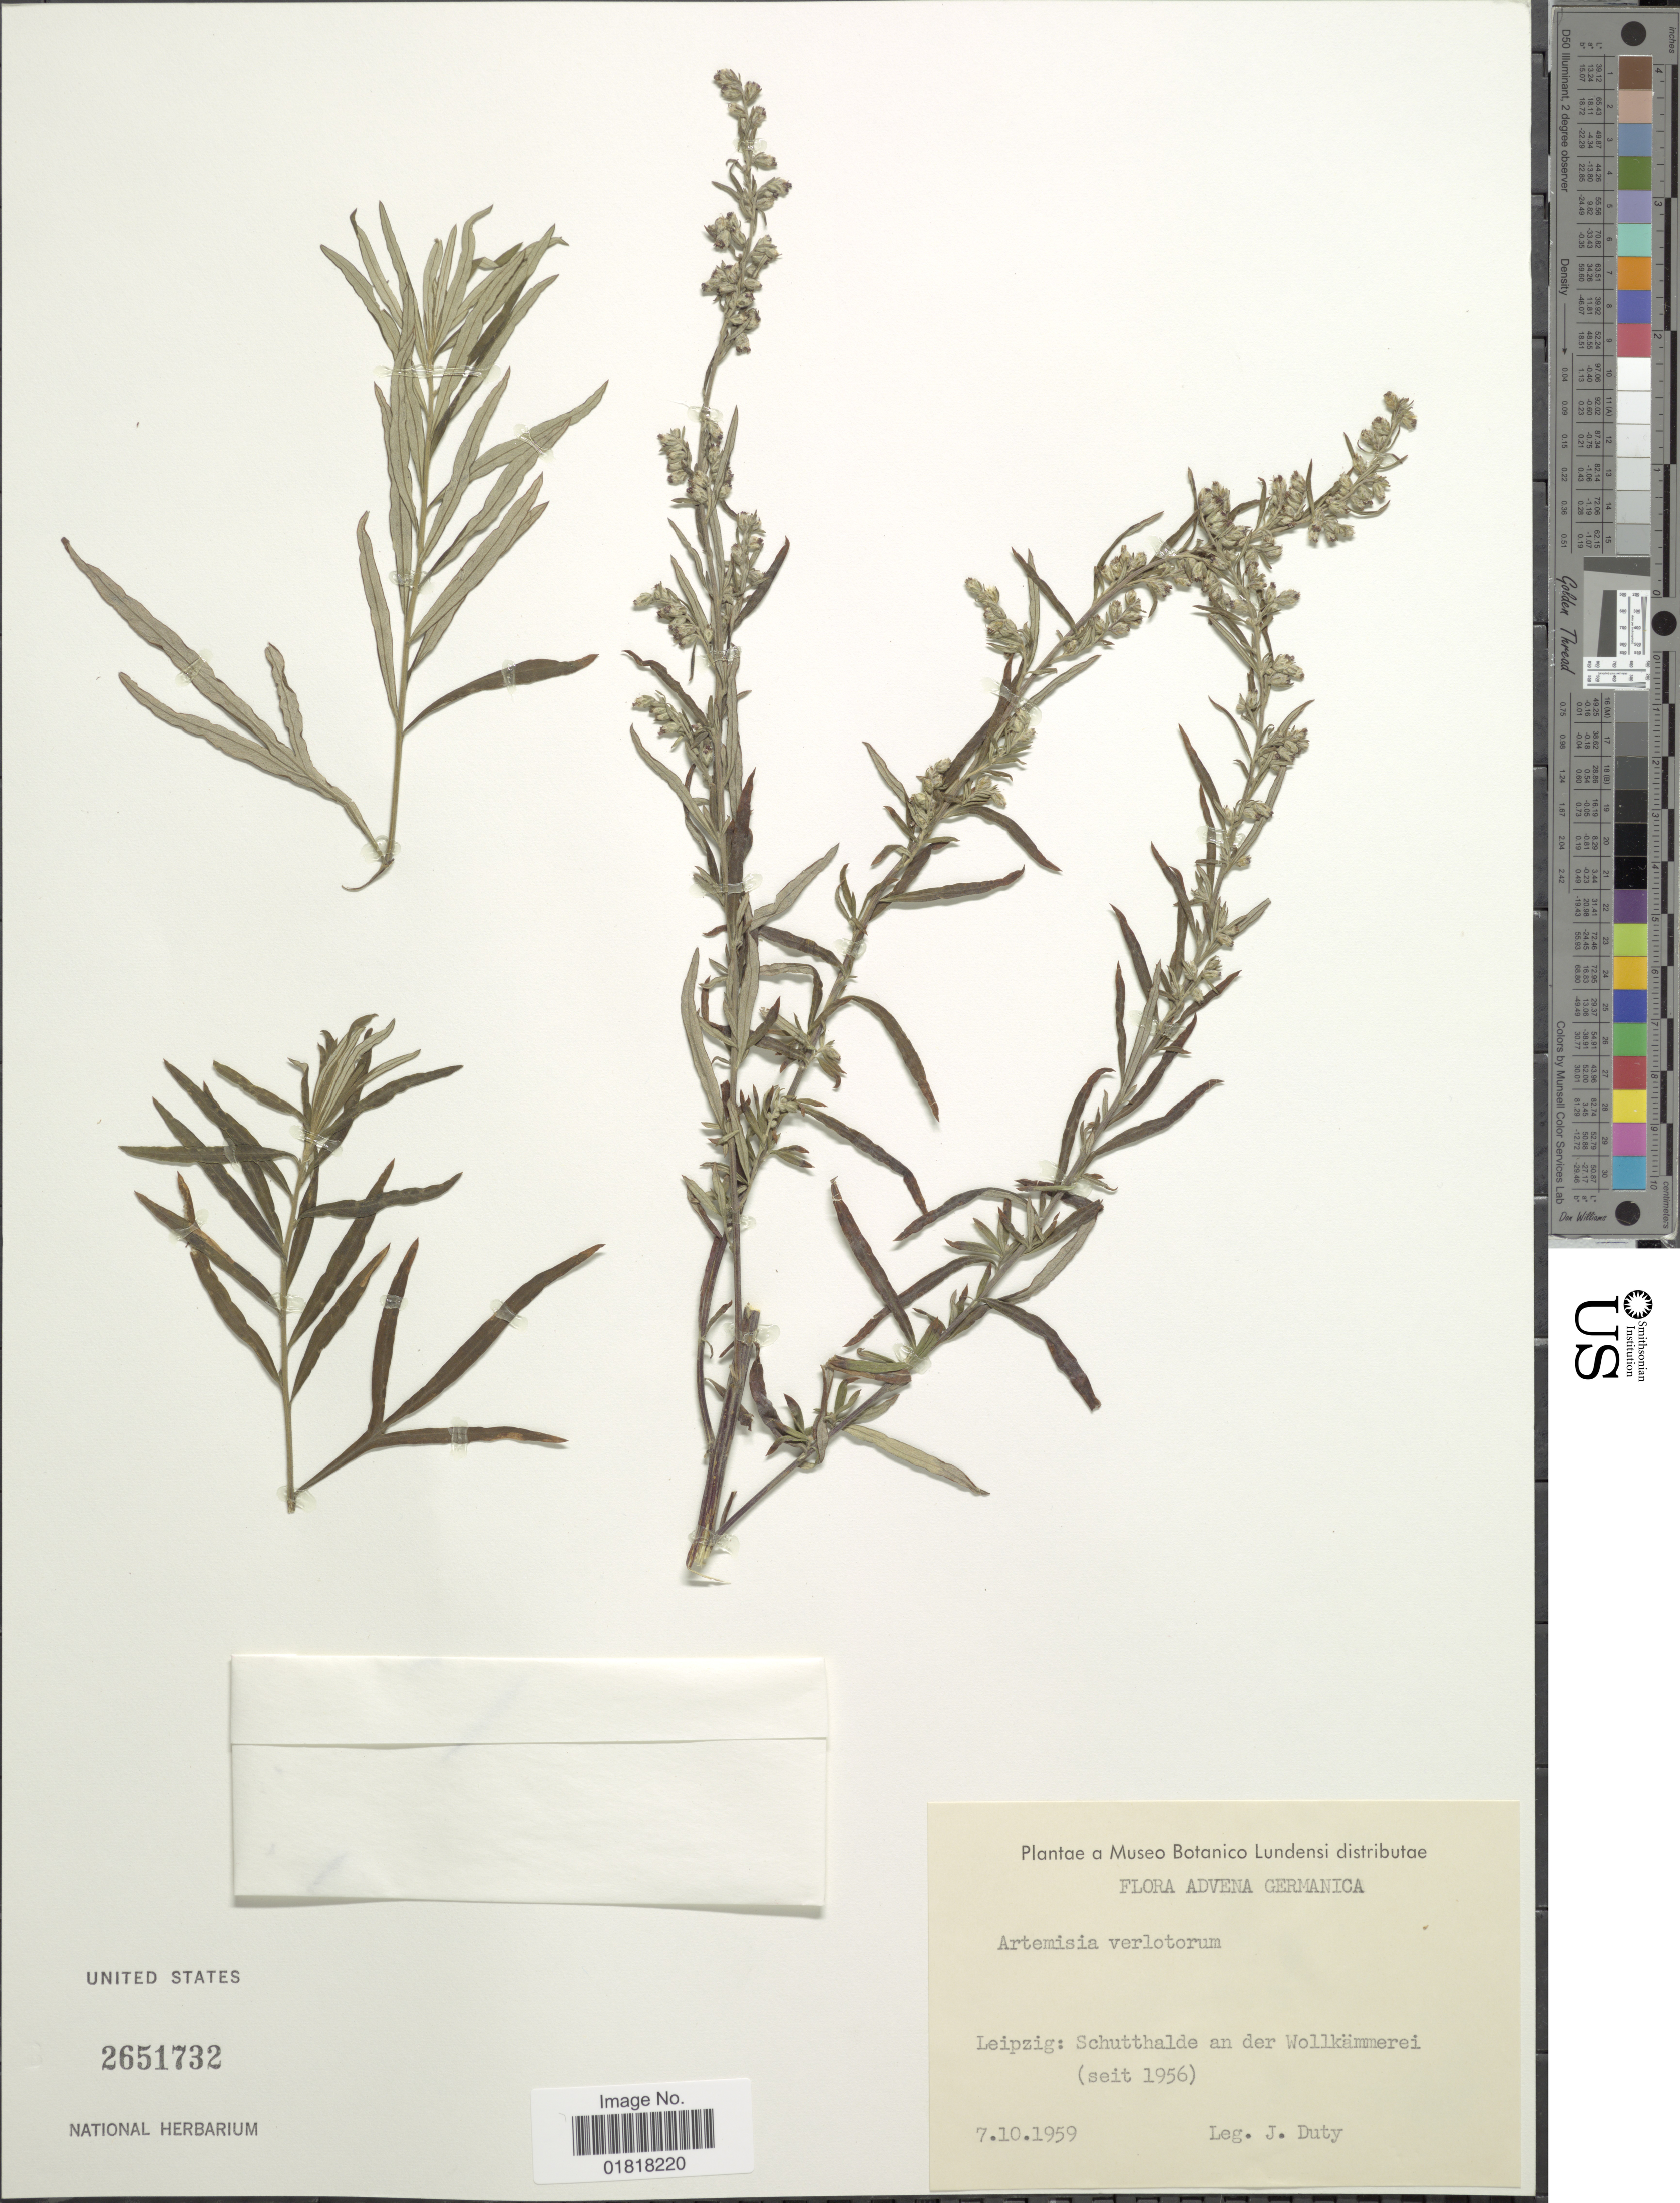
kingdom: Plantae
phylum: Tracheophyta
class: Magnoliopsida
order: Asterales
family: Asteraceae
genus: Artemisia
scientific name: Artemisia verlotorum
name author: Lamotte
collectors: J. Duty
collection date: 1959-10-07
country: Germany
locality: Advena Germanica, Leipzig: Schutthalde an der Wollkämmerei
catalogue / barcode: US 2651732